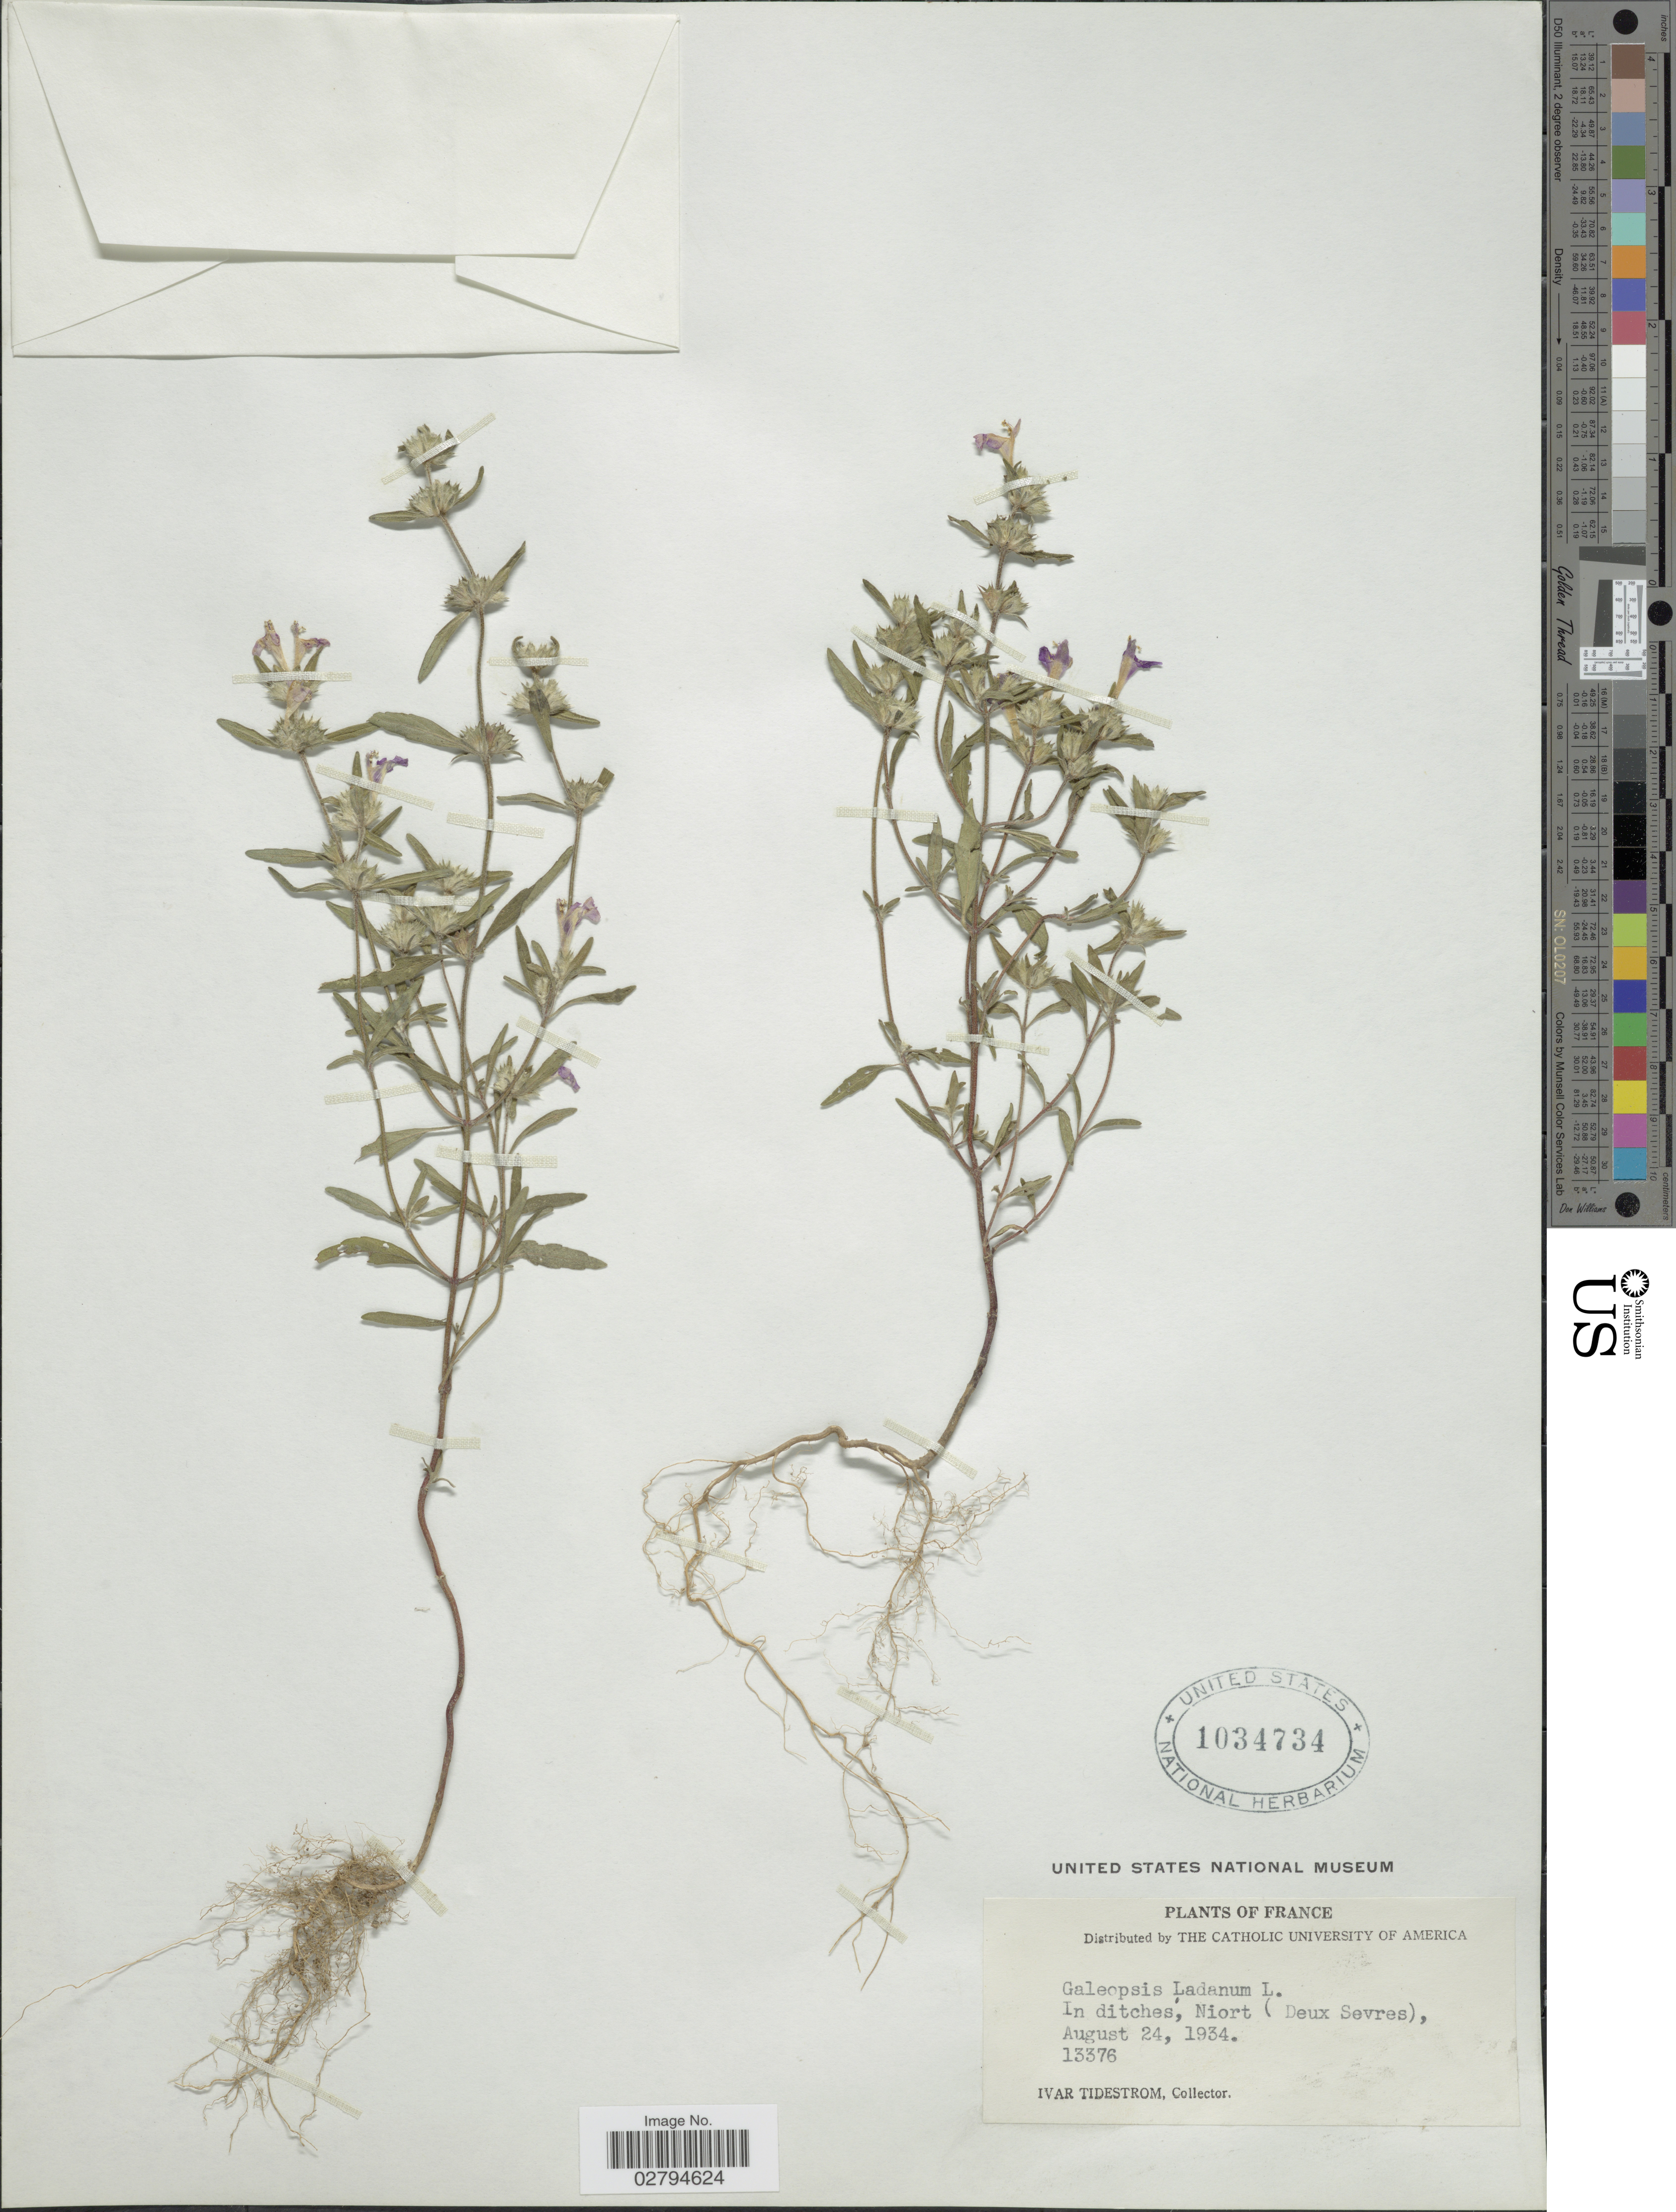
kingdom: Plantae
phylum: Tracheophyta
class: Magnoliopsida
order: Lamiales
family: Lamiaceae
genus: Galeopsis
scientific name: Galeopsis ladanum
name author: L.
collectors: I. F. Tidestrom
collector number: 13376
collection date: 1934-08-24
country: France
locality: Niort (Deux Sevres).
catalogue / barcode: US 1034734